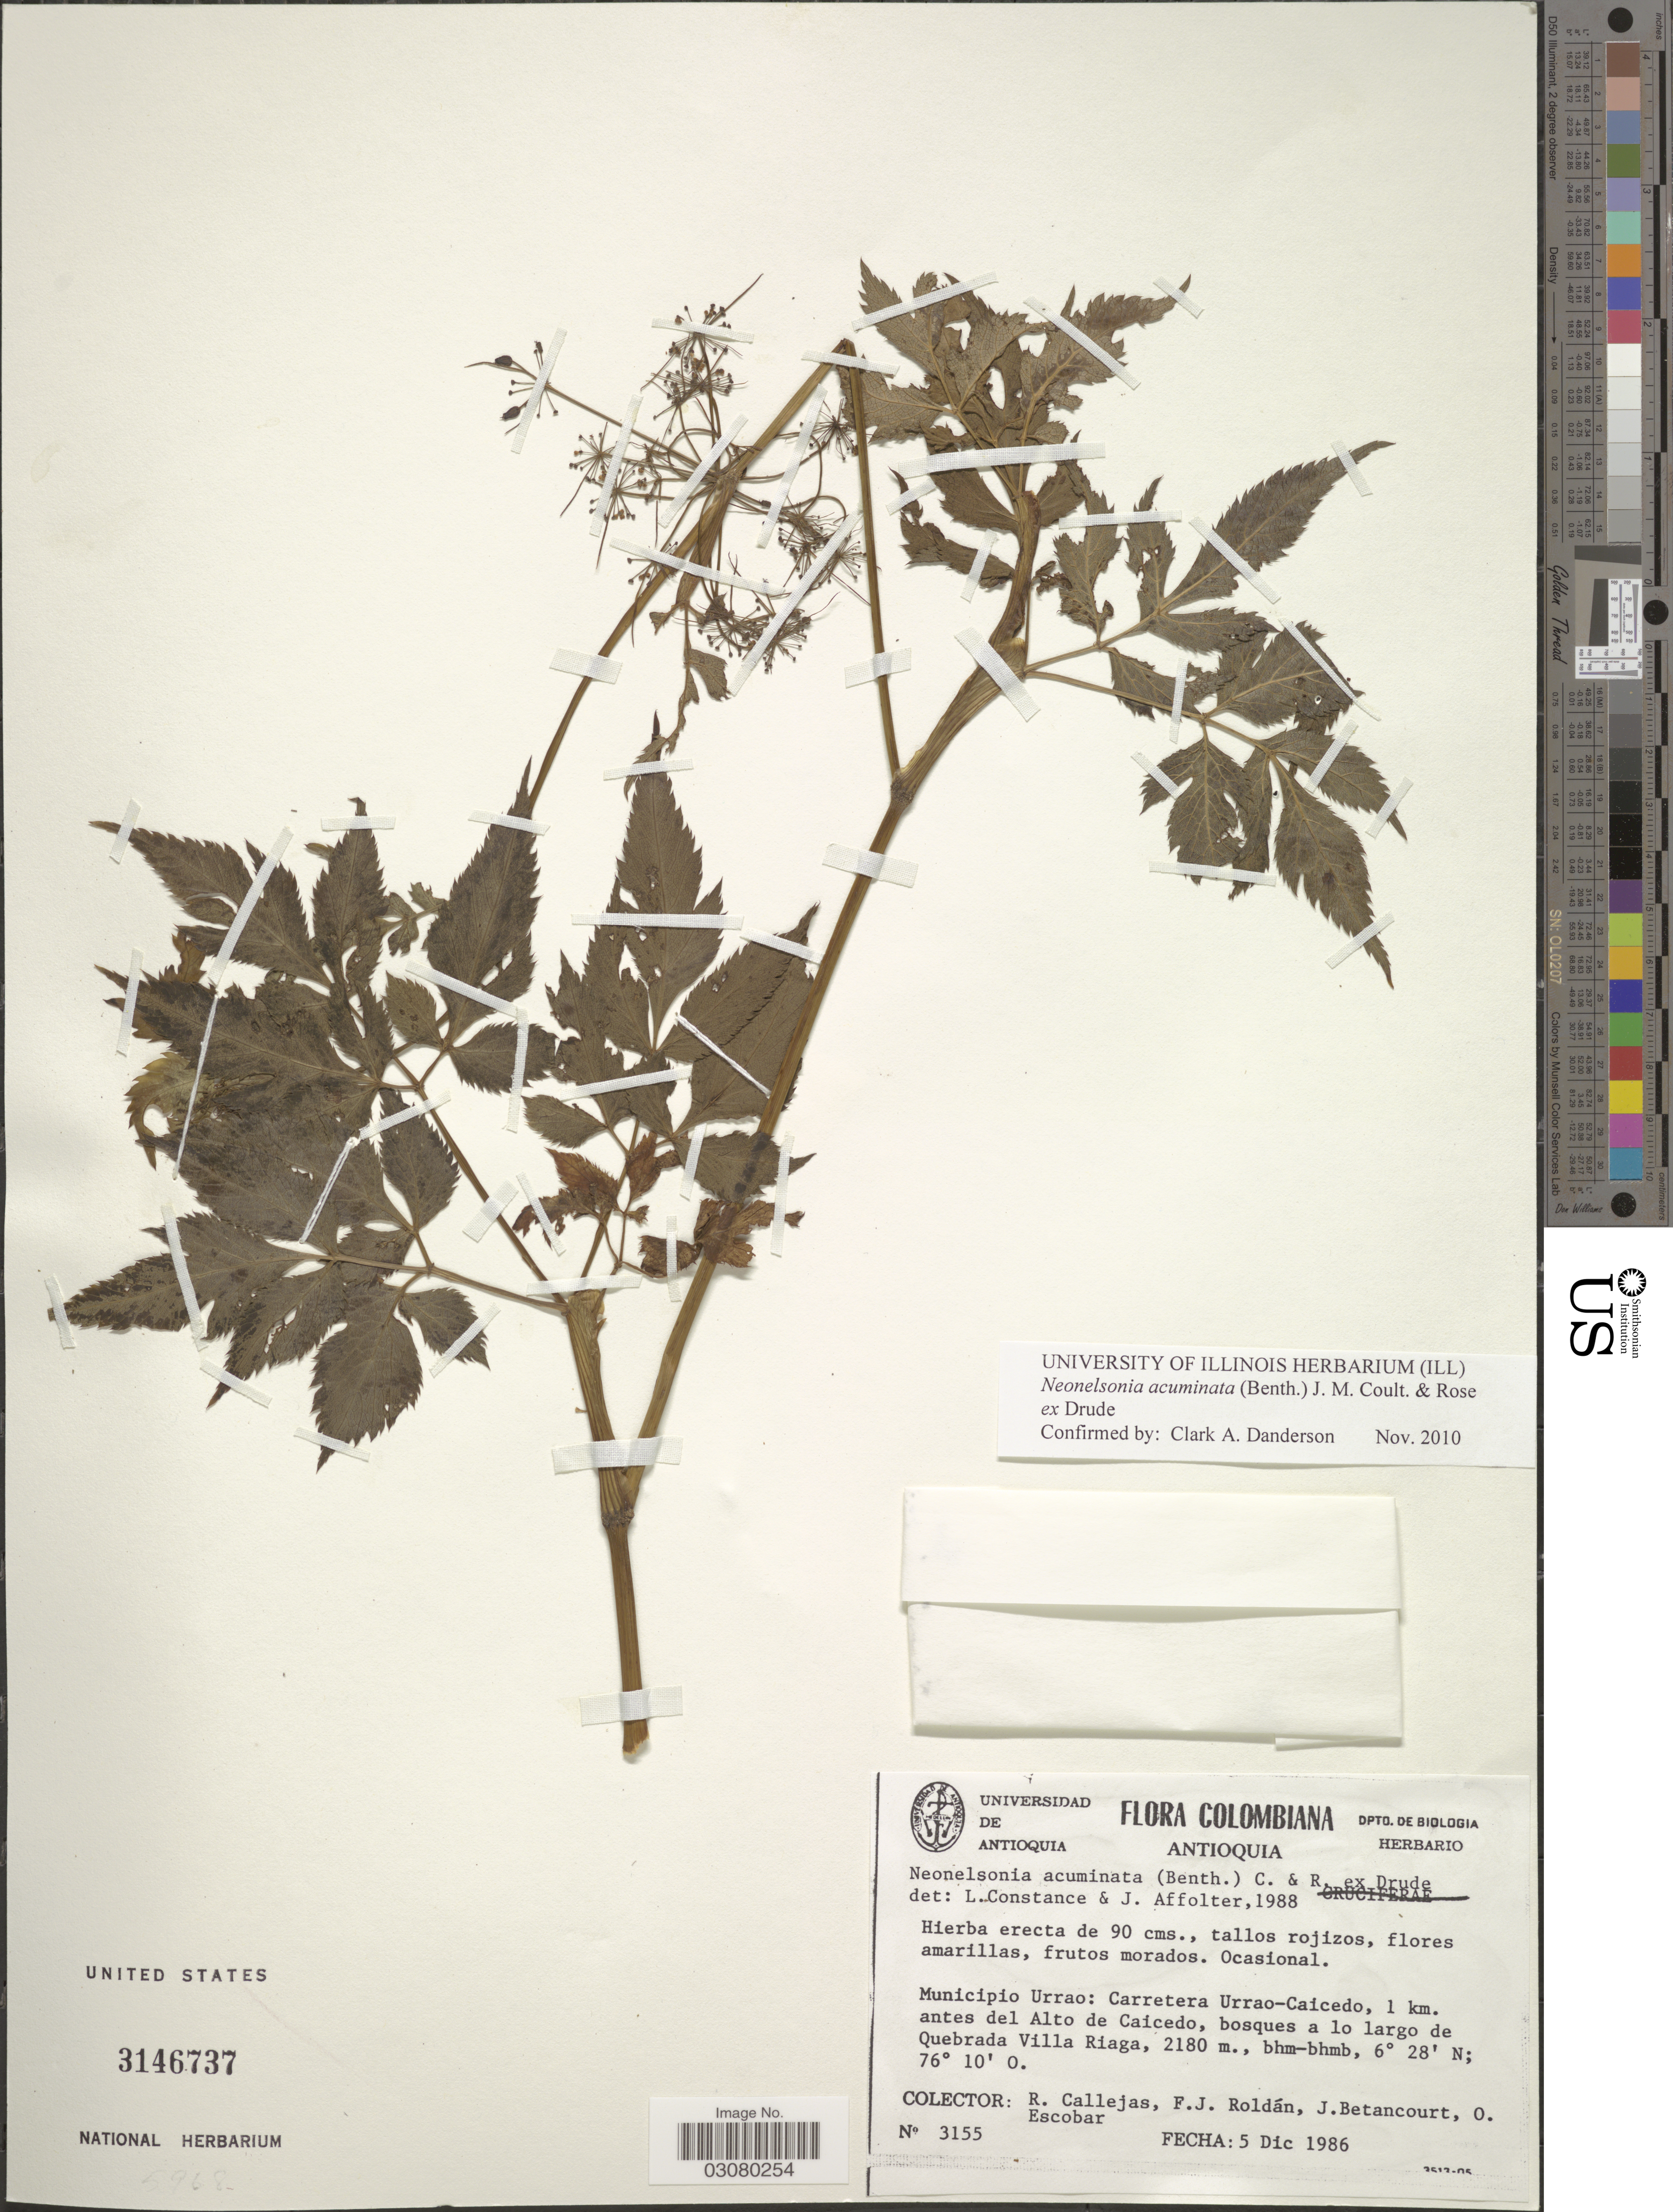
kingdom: Plantae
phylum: Tracheophyta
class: Magnoliopsida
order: Apiales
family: Apiaceae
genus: Neonelsonia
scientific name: Neonelsonia acuminata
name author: (Benth.) J.M. Coult. & Rose ex Drude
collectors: R. Callejas, F. J. Roldán, J. Betancourt & O. Escobar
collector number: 3155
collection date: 1986-12-05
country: Colombia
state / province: Antioquia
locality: Municipio Urrao: Carretera Urrao-Caicedo, 1 km. antes del Alto de Caicedo, bosques a lo largo de Quebrada Villa Riaga. bhm-bhmb.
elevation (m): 2180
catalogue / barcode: US 3146737